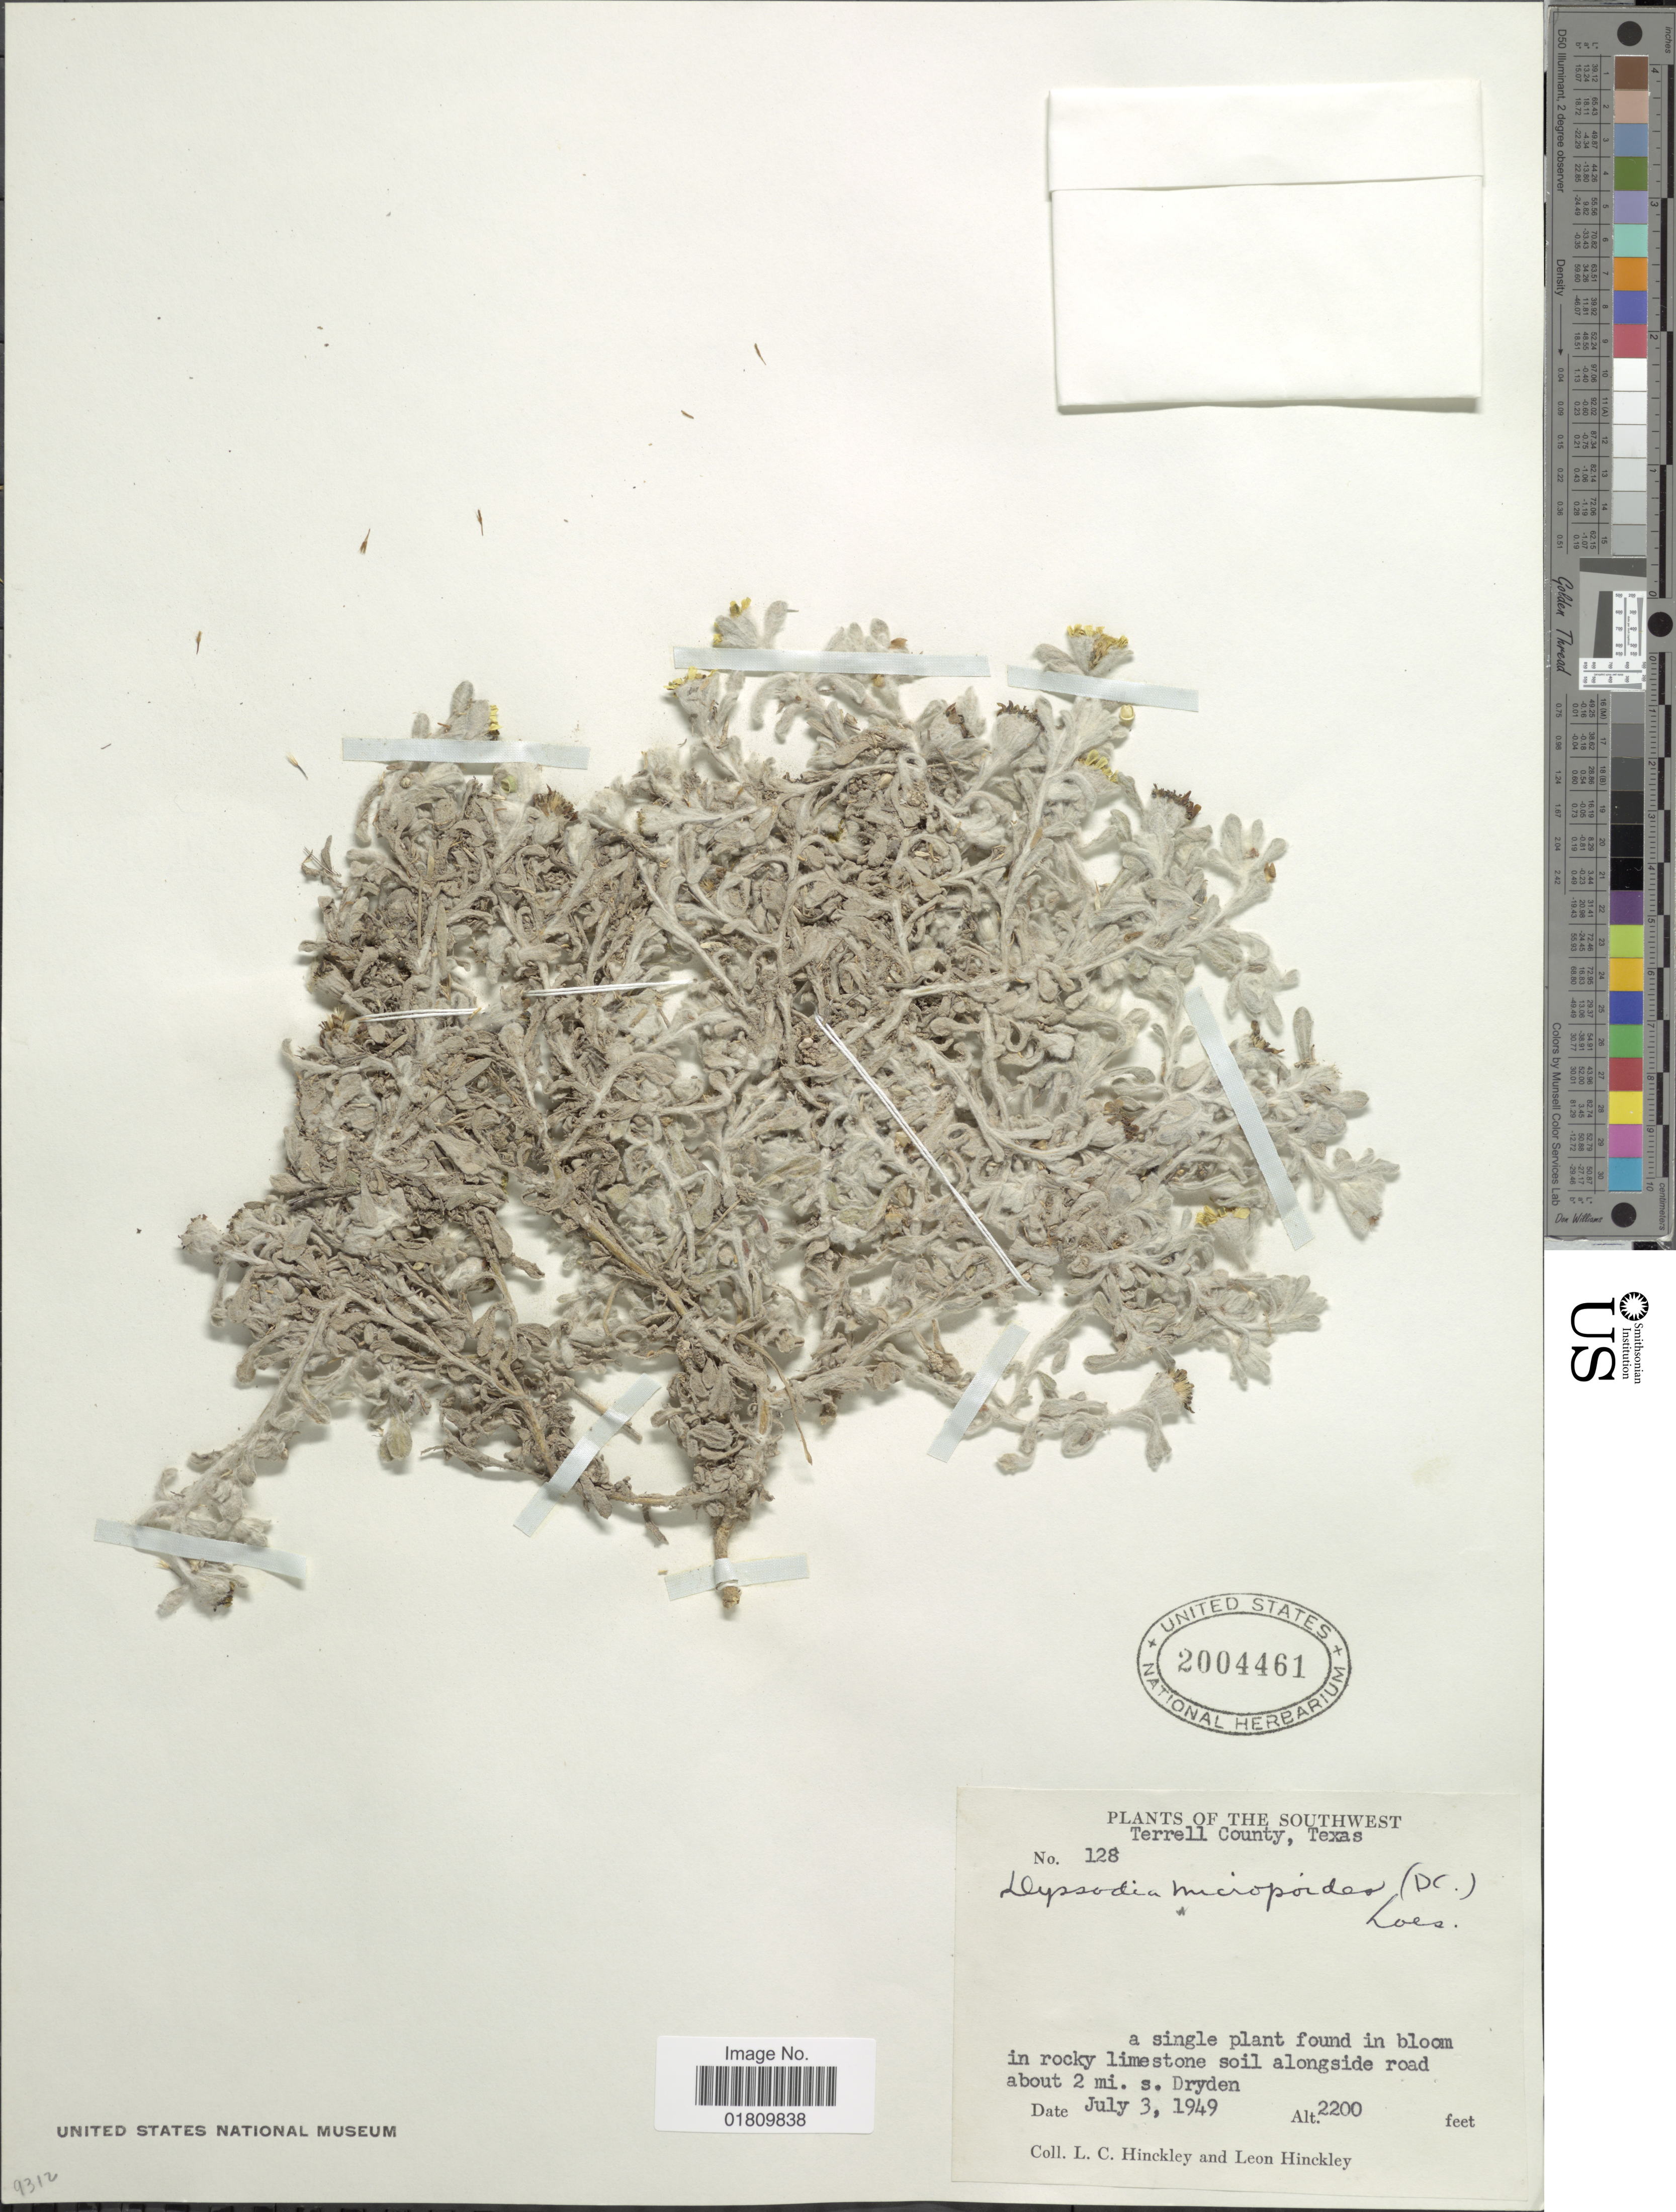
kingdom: Plantae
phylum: Tracheophyta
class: Magnoliopsida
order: Asterales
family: Asteraceae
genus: Thymophylla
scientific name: Thymophylla micropoides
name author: (DC.) Strother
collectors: L. Hinckley & L. Hinckley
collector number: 128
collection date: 1949-07-03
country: United States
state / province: Texas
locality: Southwest, Terrell County, in rocky limestone soil alongside road about 2 mi. s. Dryden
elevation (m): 671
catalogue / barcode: US 2004461